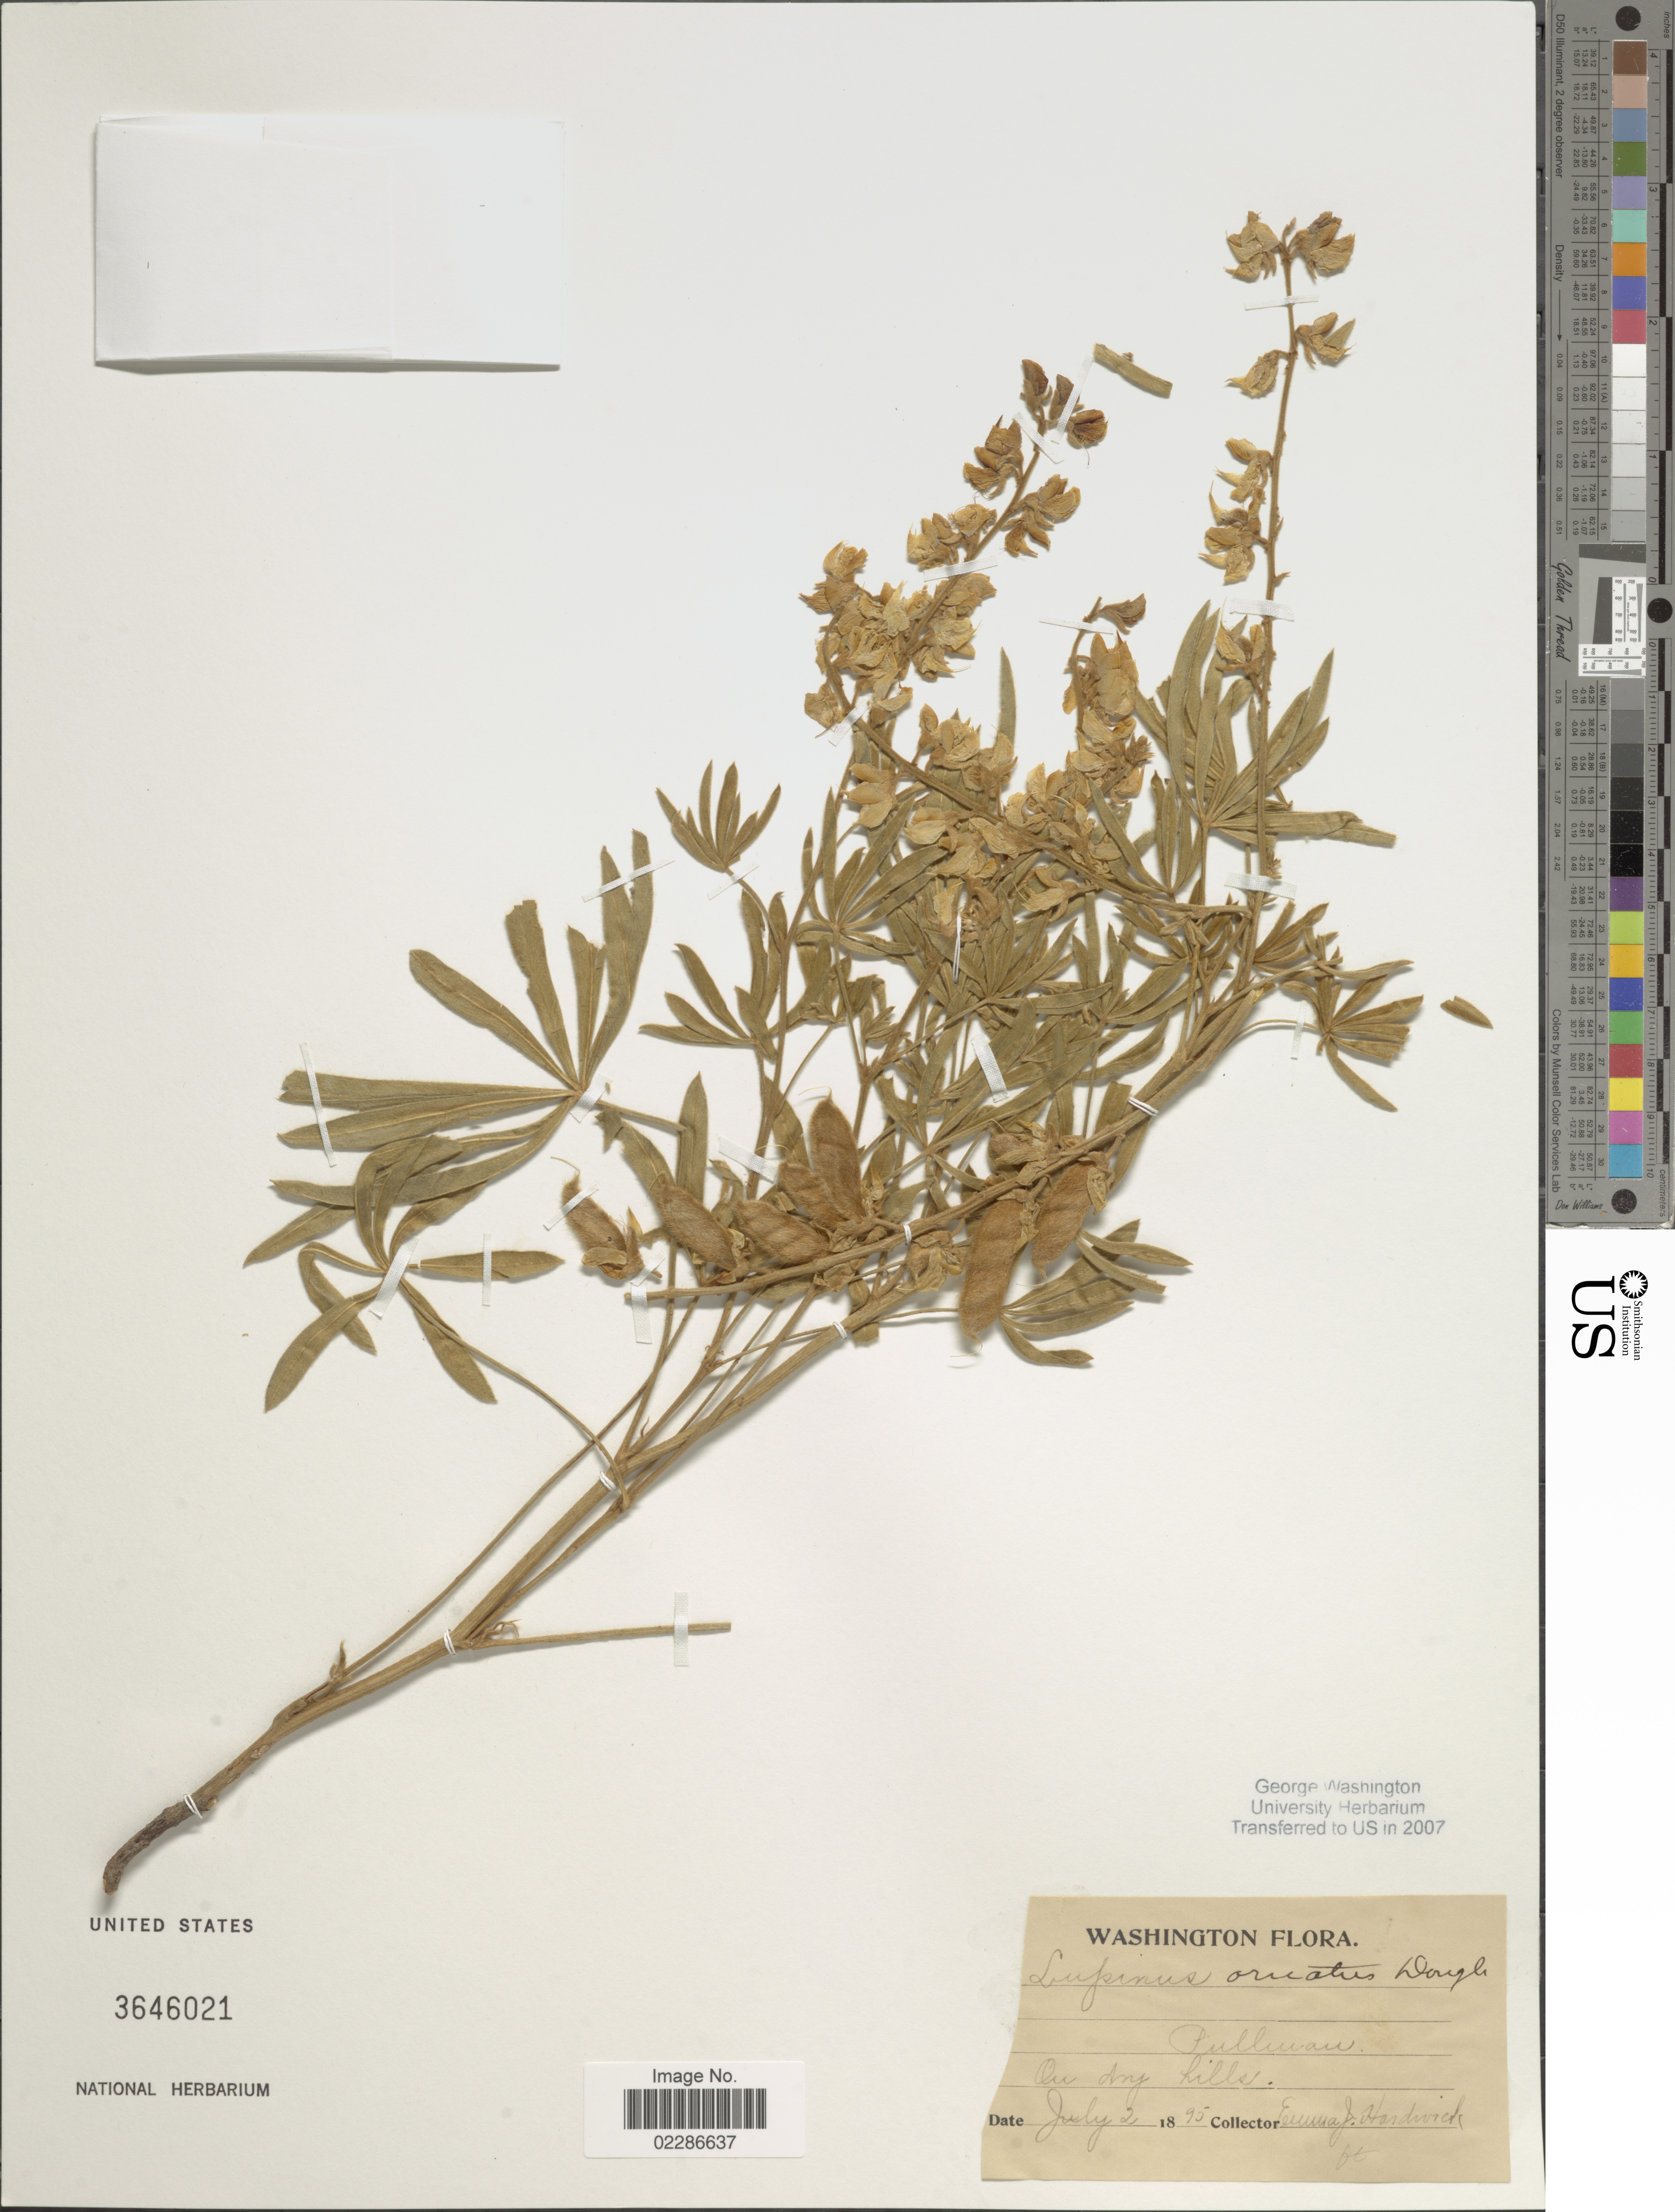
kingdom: Plantae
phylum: Tracheophyta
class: Magnoliopsida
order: Fabales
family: Fabaceae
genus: Lupinus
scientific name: Lupinus ornatus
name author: Douglas ex Lindl.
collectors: E. Hardwick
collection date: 1895-07-02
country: United States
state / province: Washington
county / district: Whitman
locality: Pullman, On dry hills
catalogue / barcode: US 3646021